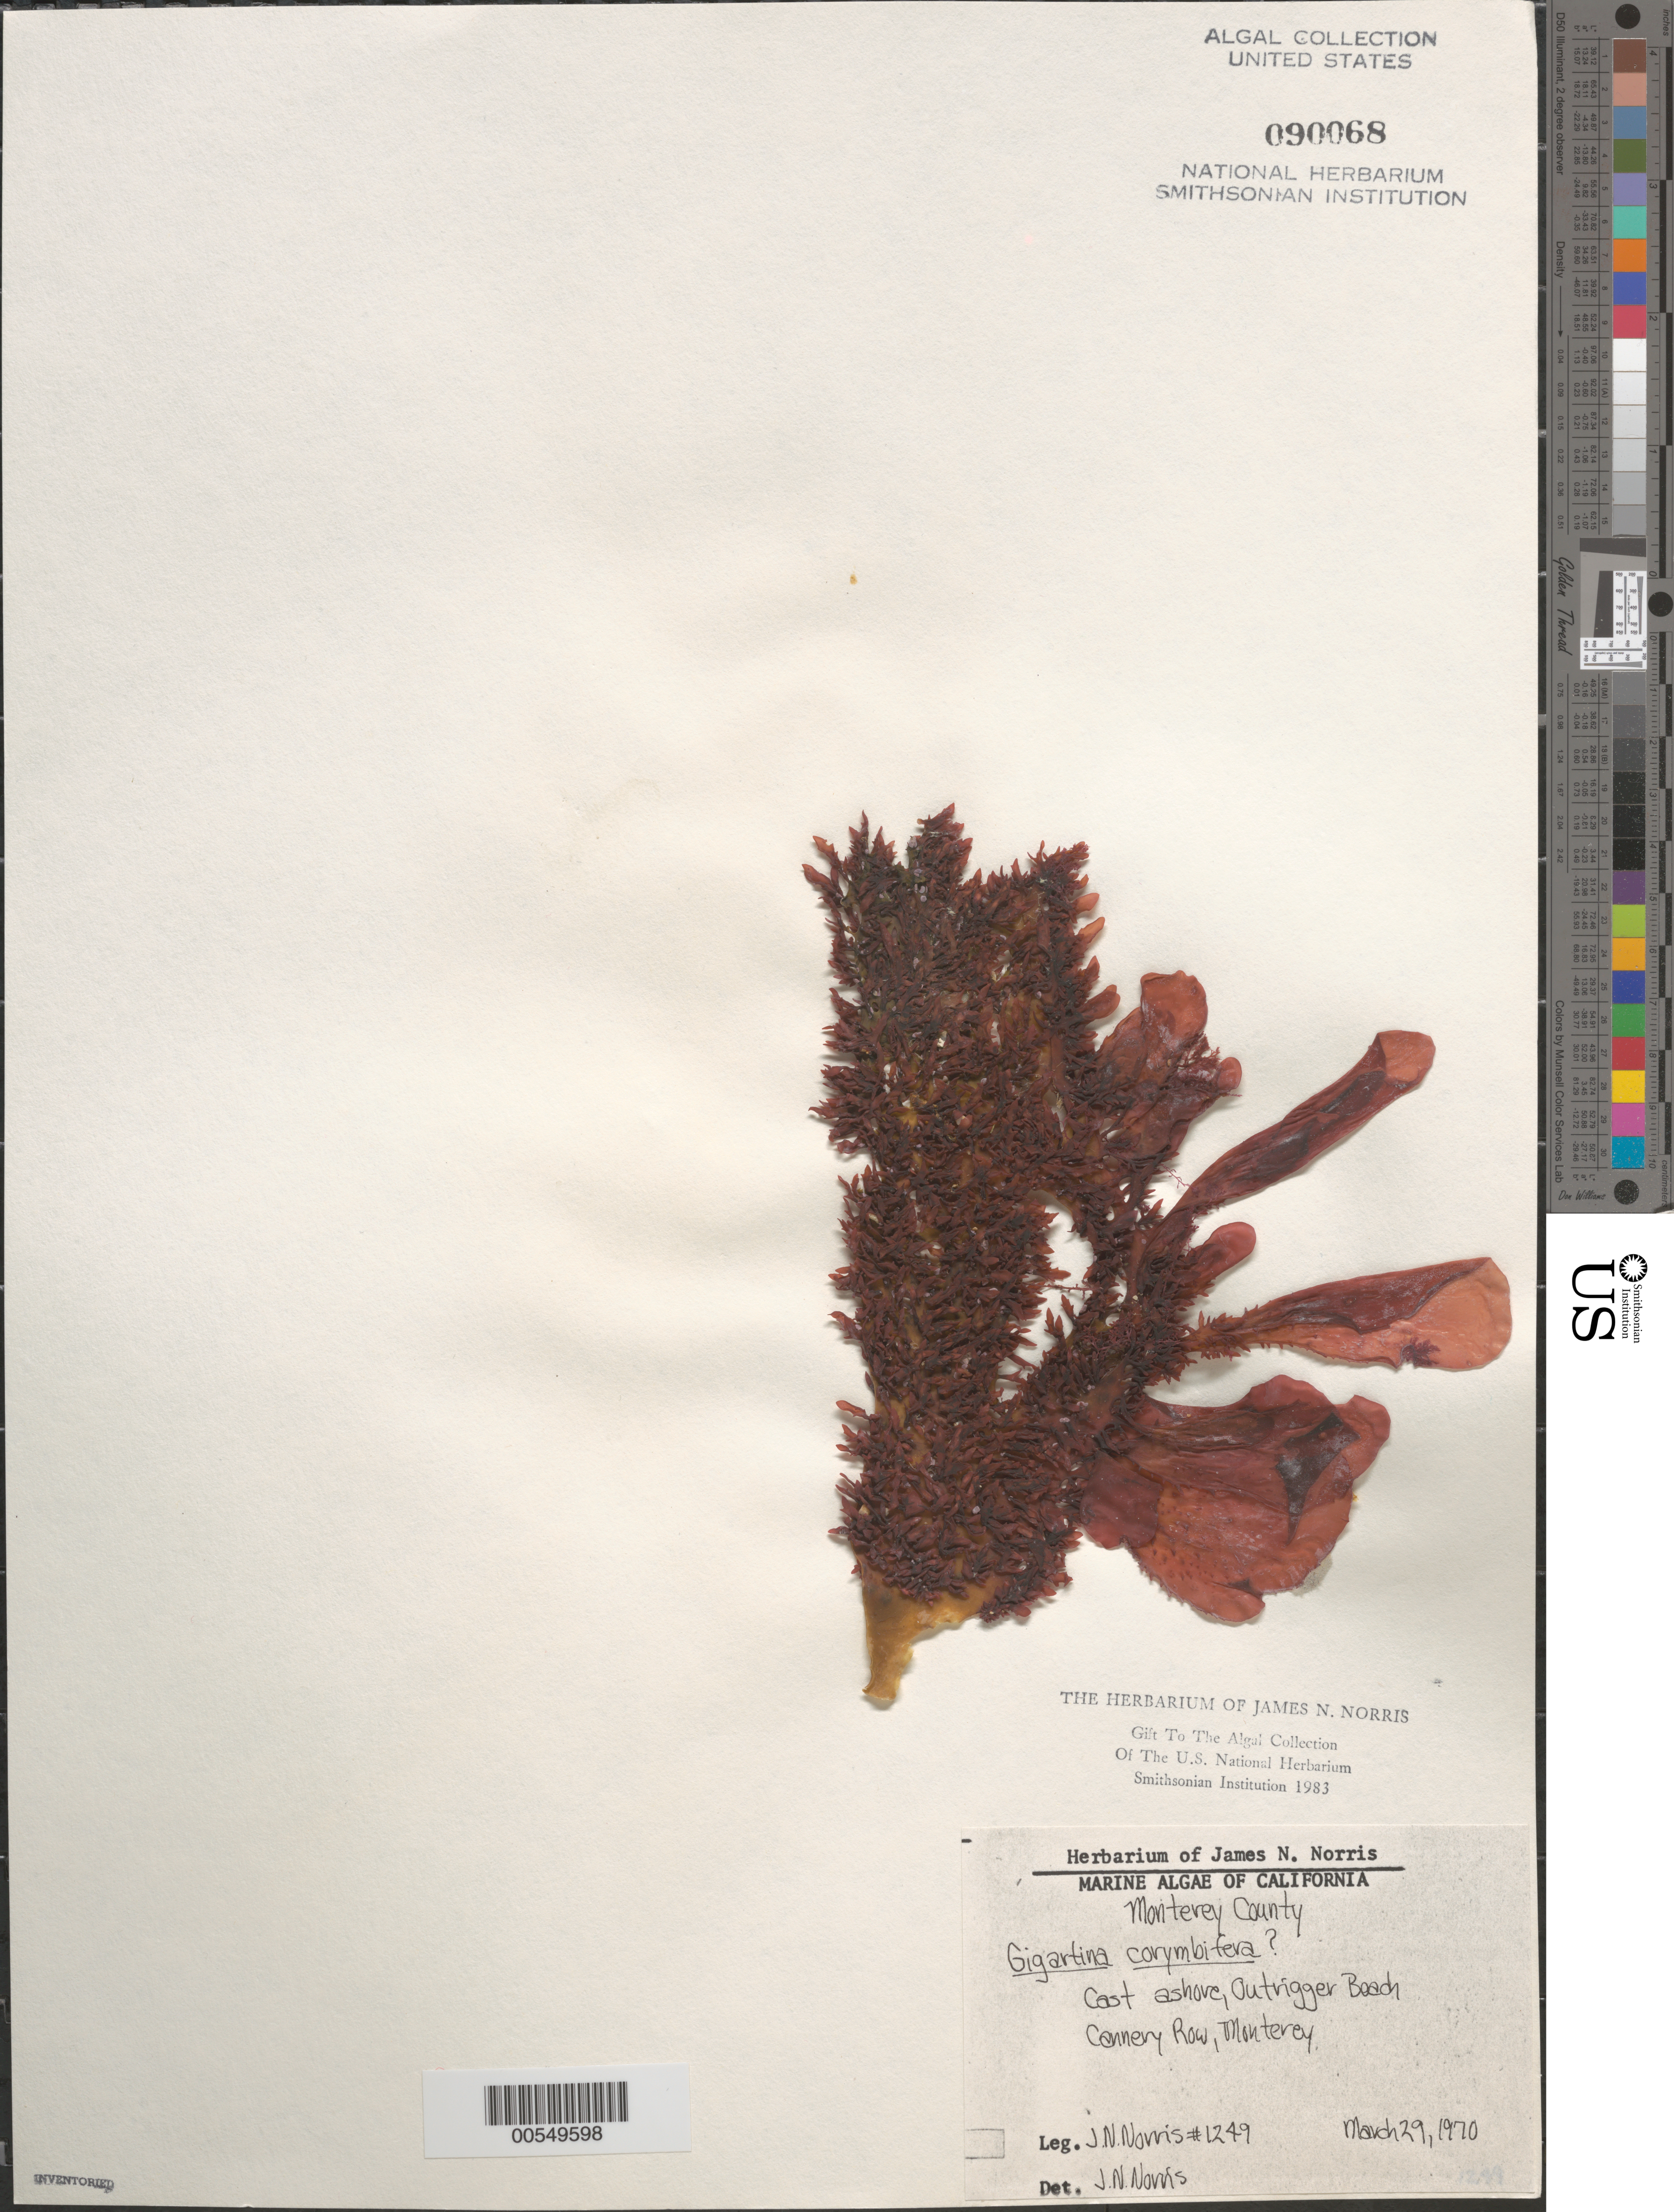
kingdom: Plantae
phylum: Rhodophyta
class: Florideophyceae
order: Gigartinales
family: Gigartinaceae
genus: Chondracanthus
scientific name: Chondracanthus corymbiferus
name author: (Kütz.) Guiry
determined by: Algae name updating Project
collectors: J. N. Norris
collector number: JN-1249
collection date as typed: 29 Mar 1970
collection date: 1970-03-29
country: United States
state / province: California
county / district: Monterey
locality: Outrigger Beach, Cannery Row, Monterey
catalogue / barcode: US 90068